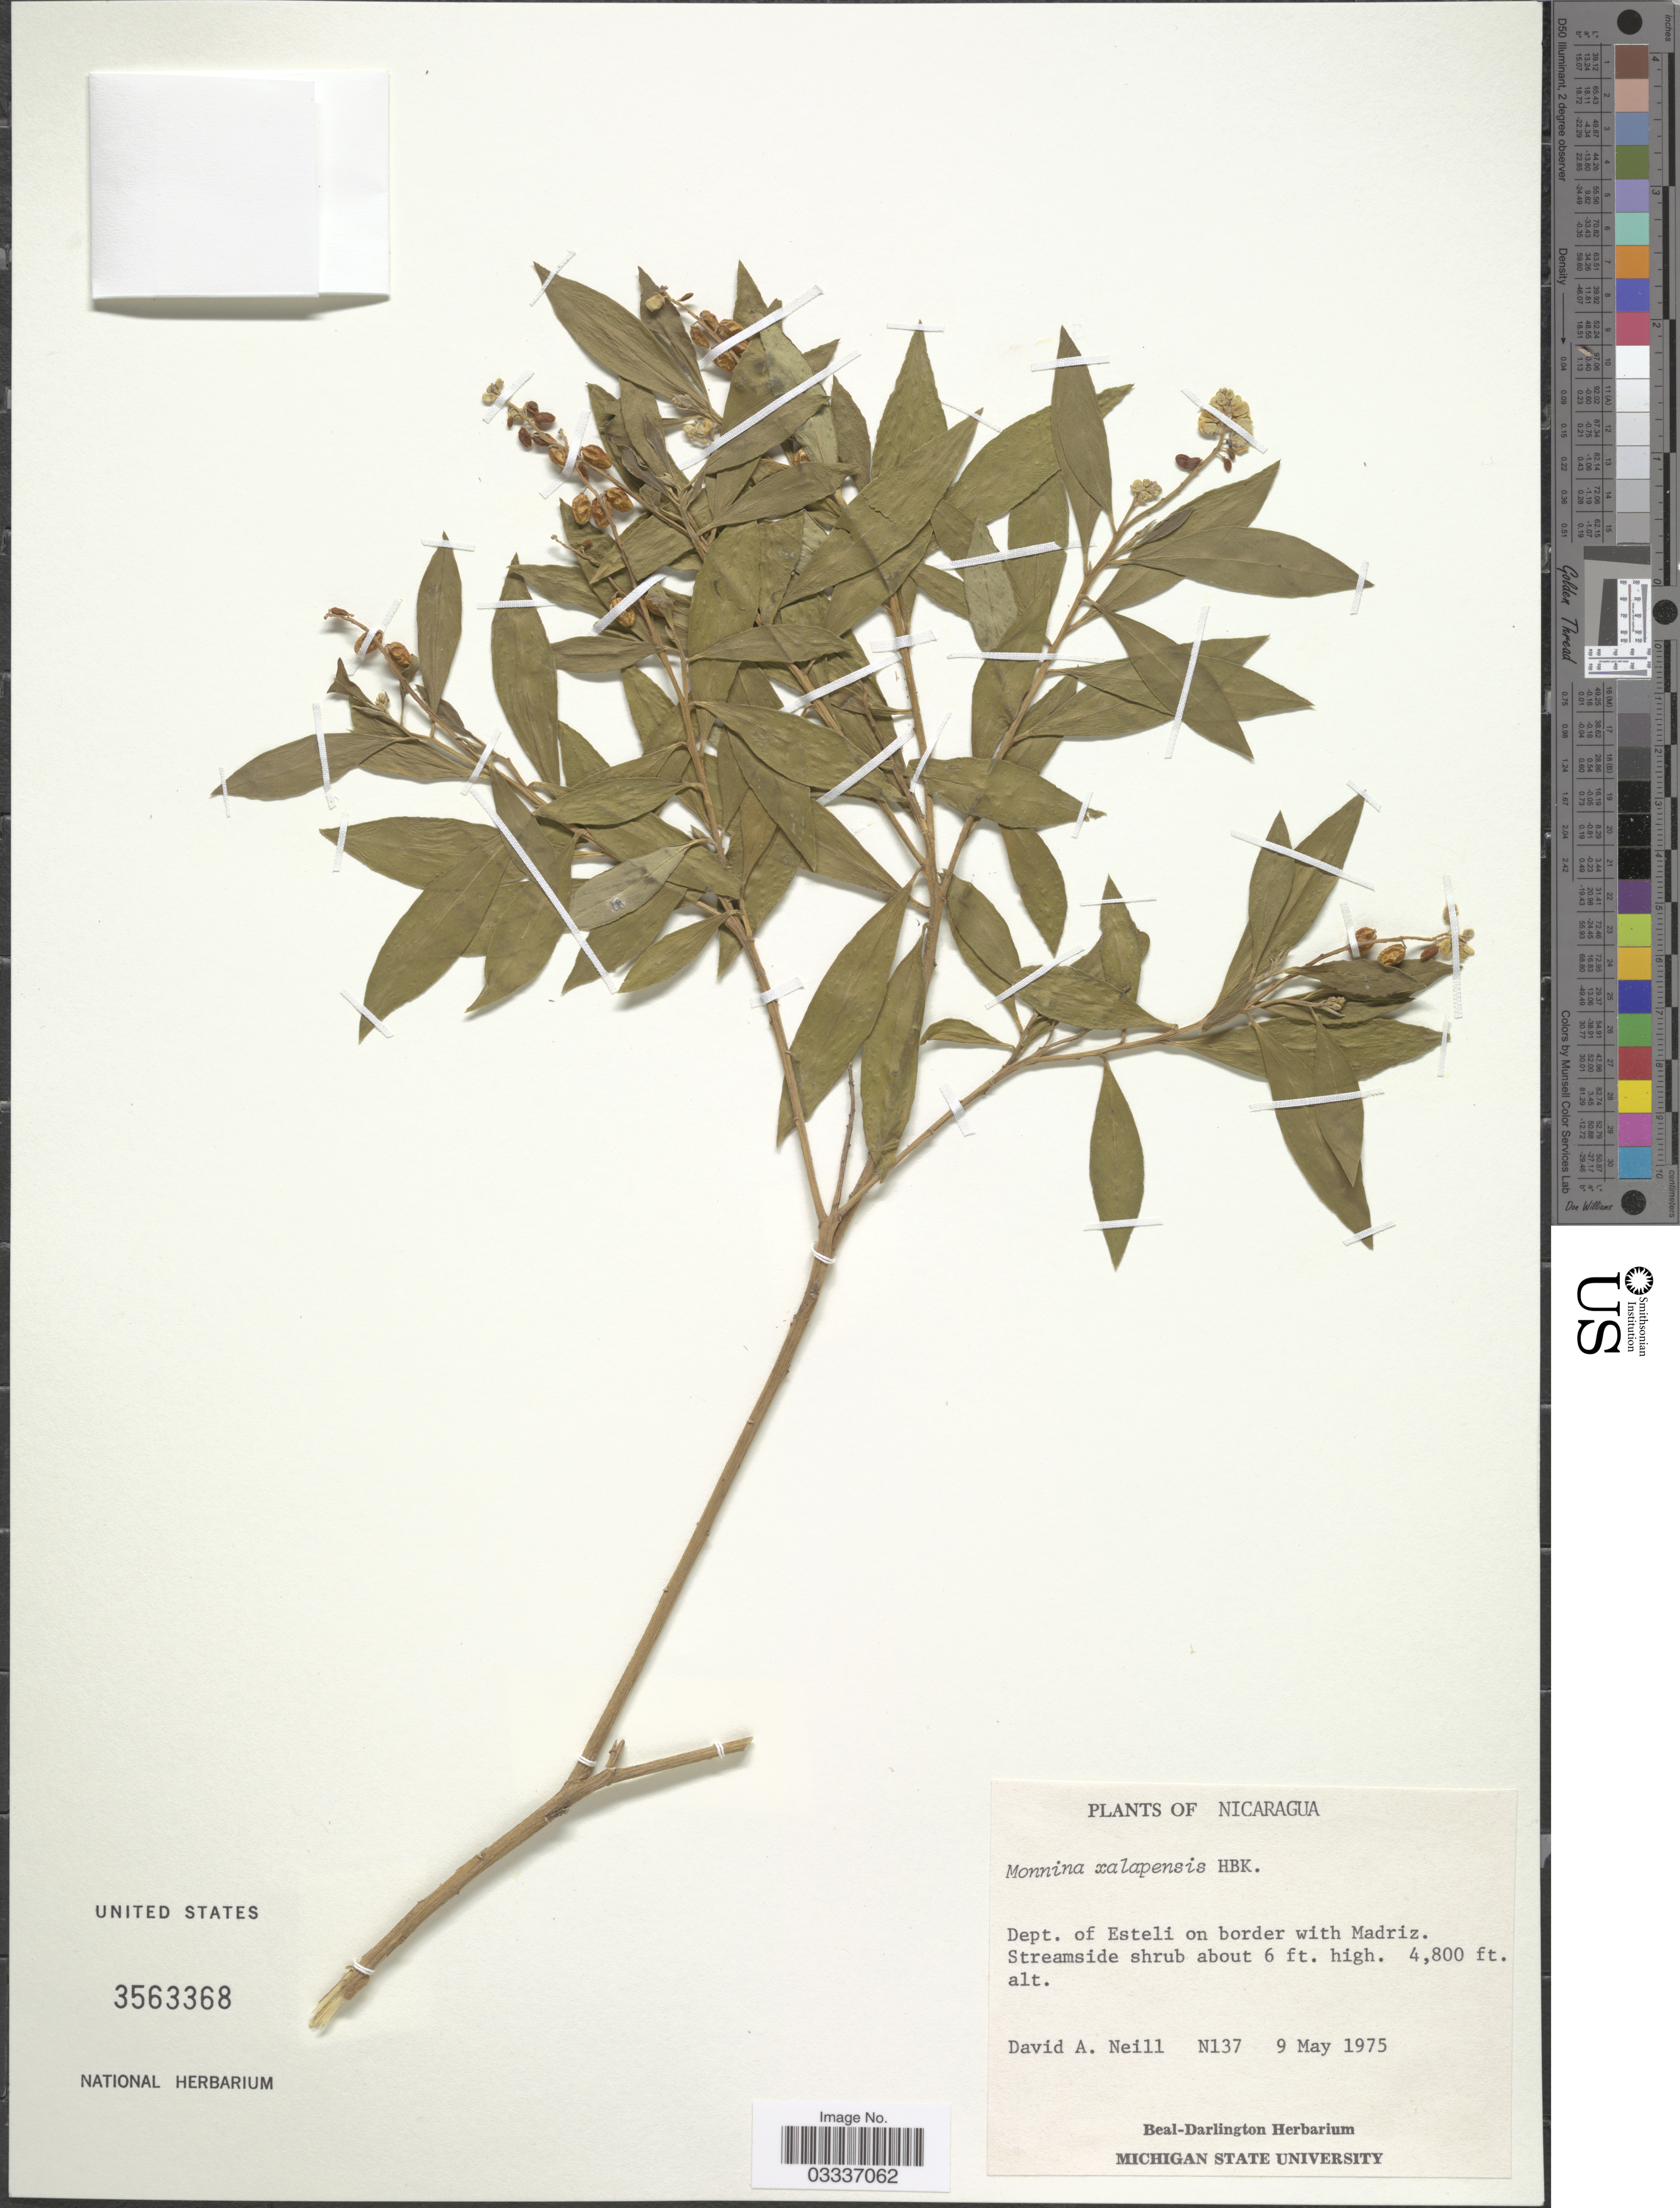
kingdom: Plantae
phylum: Tracheophyta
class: Magnoliopsida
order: Fabales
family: Polygalaceae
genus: Monnina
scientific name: Monnina xalapensis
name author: Kunth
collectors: D. A. Neill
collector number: N137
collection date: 1975-05-09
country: Nicaragua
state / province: Esteli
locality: Dept. of Esteli on border with Mardiz.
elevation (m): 1463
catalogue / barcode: US 3563368